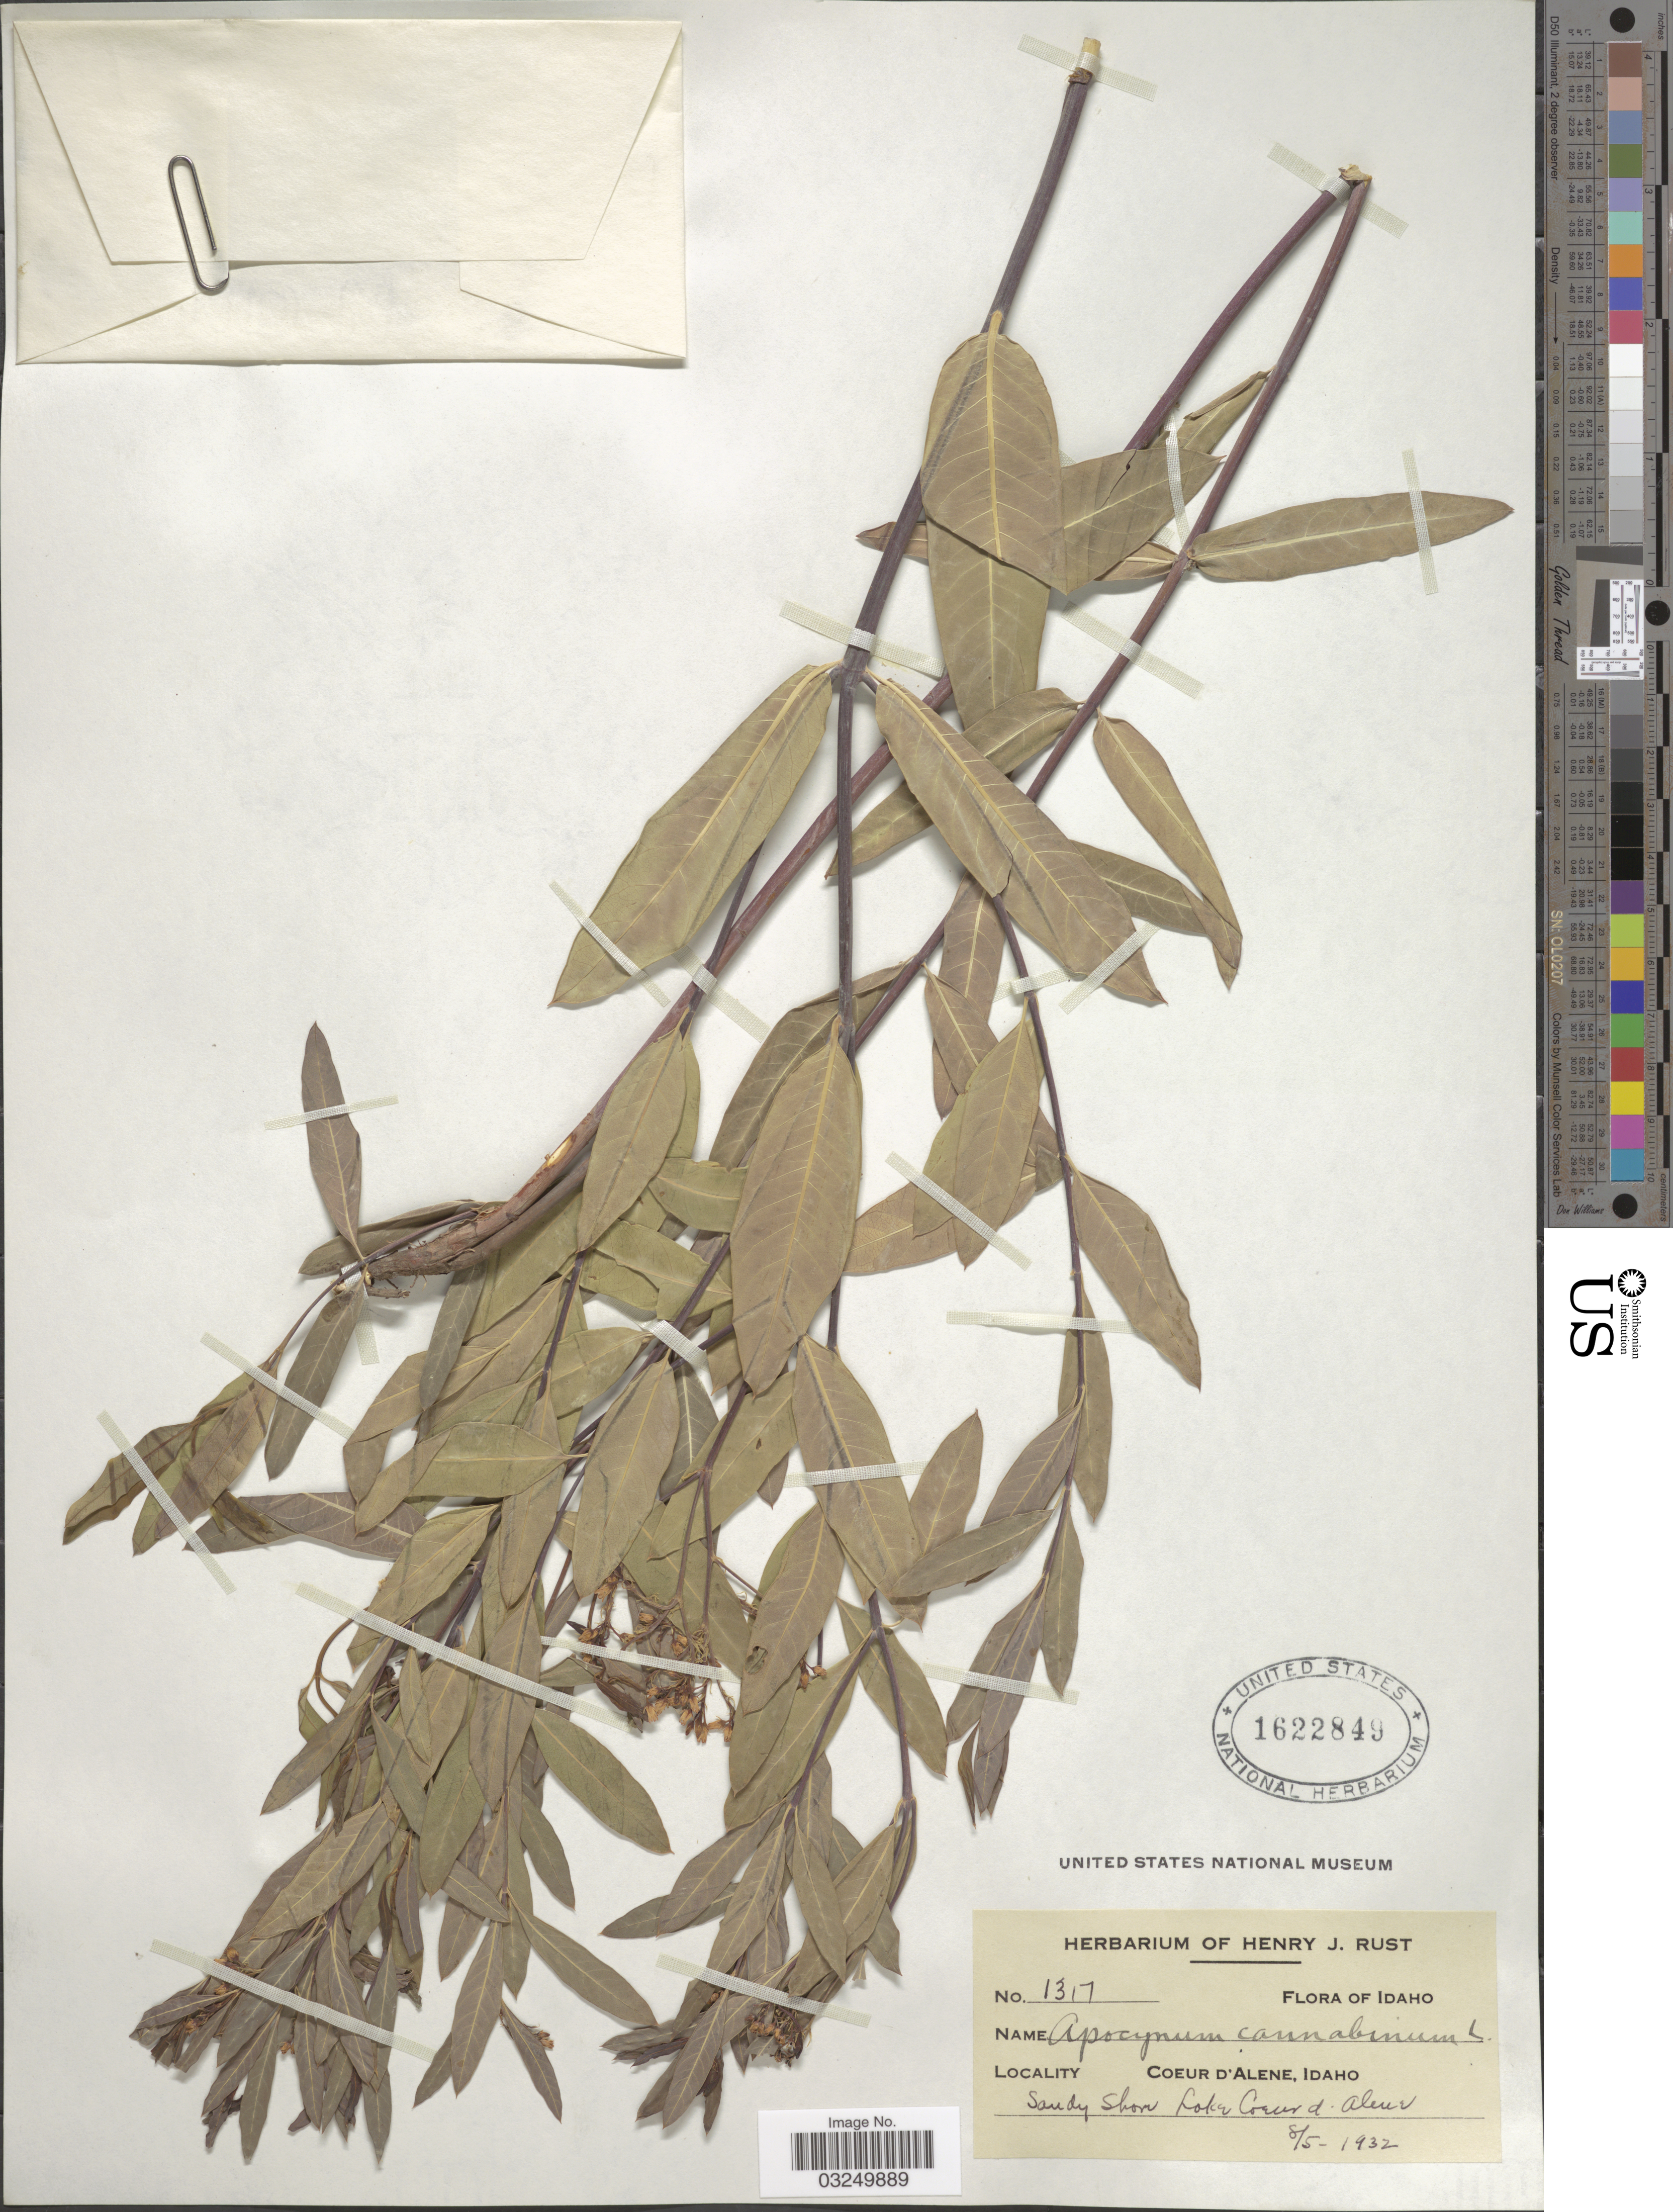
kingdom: Plantae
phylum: Tracheophyta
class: Magnoliopsida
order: Gentianales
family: Apocynaceae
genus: Apocynum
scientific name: Apocynum cannabinum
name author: L.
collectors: ex herb. Henry J. Rust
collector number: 1317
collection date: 1932-08-05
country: United States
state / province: Idaho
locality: Coeur D'Alene. Sandy Shore Lake Coeur d'Alene.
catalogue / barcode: US 1622849